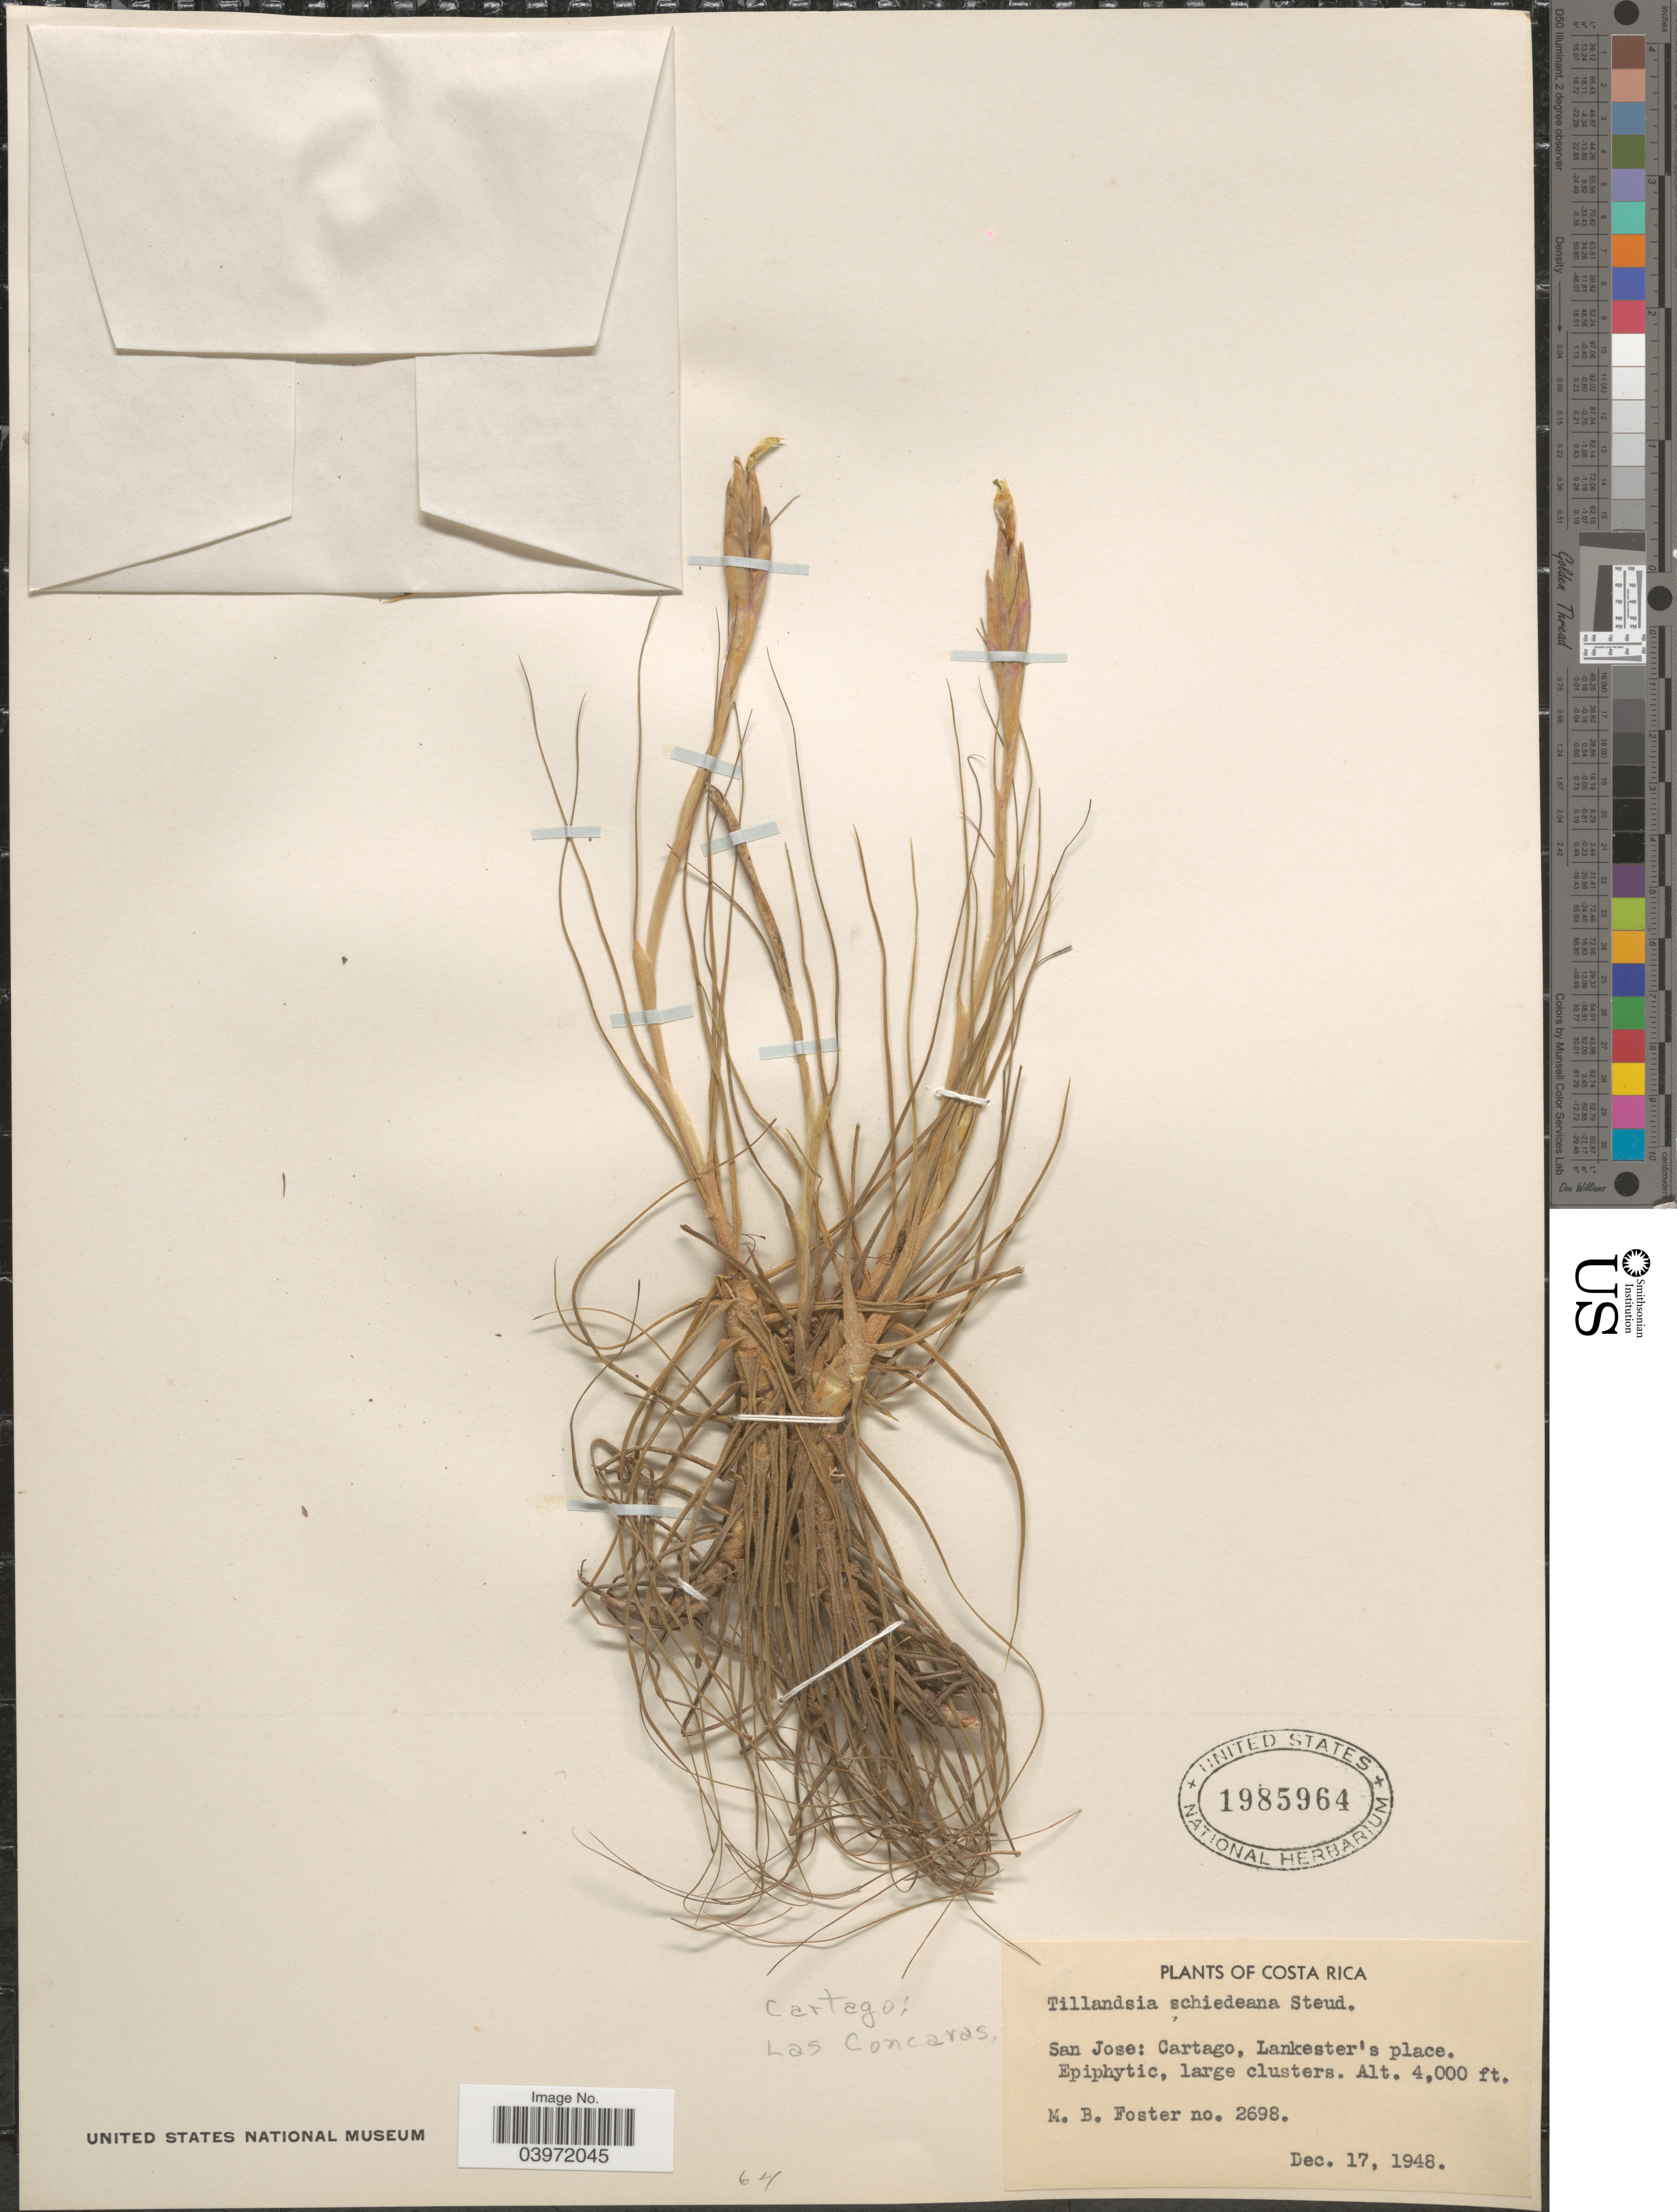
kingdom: Plantae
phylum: Tracheophyta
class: Liliopsida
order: Poales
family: Bromeliaceae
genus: Tillandsia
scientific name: Tillandsia schiedeana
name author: Steud.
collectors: M. B. Foster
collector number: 2698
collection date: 1948-12-17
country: Costa Rica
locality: Cartago: Las Concaras. San Jose: Cartago, Lankester's place.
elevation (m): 1219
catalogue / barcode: US 1985964